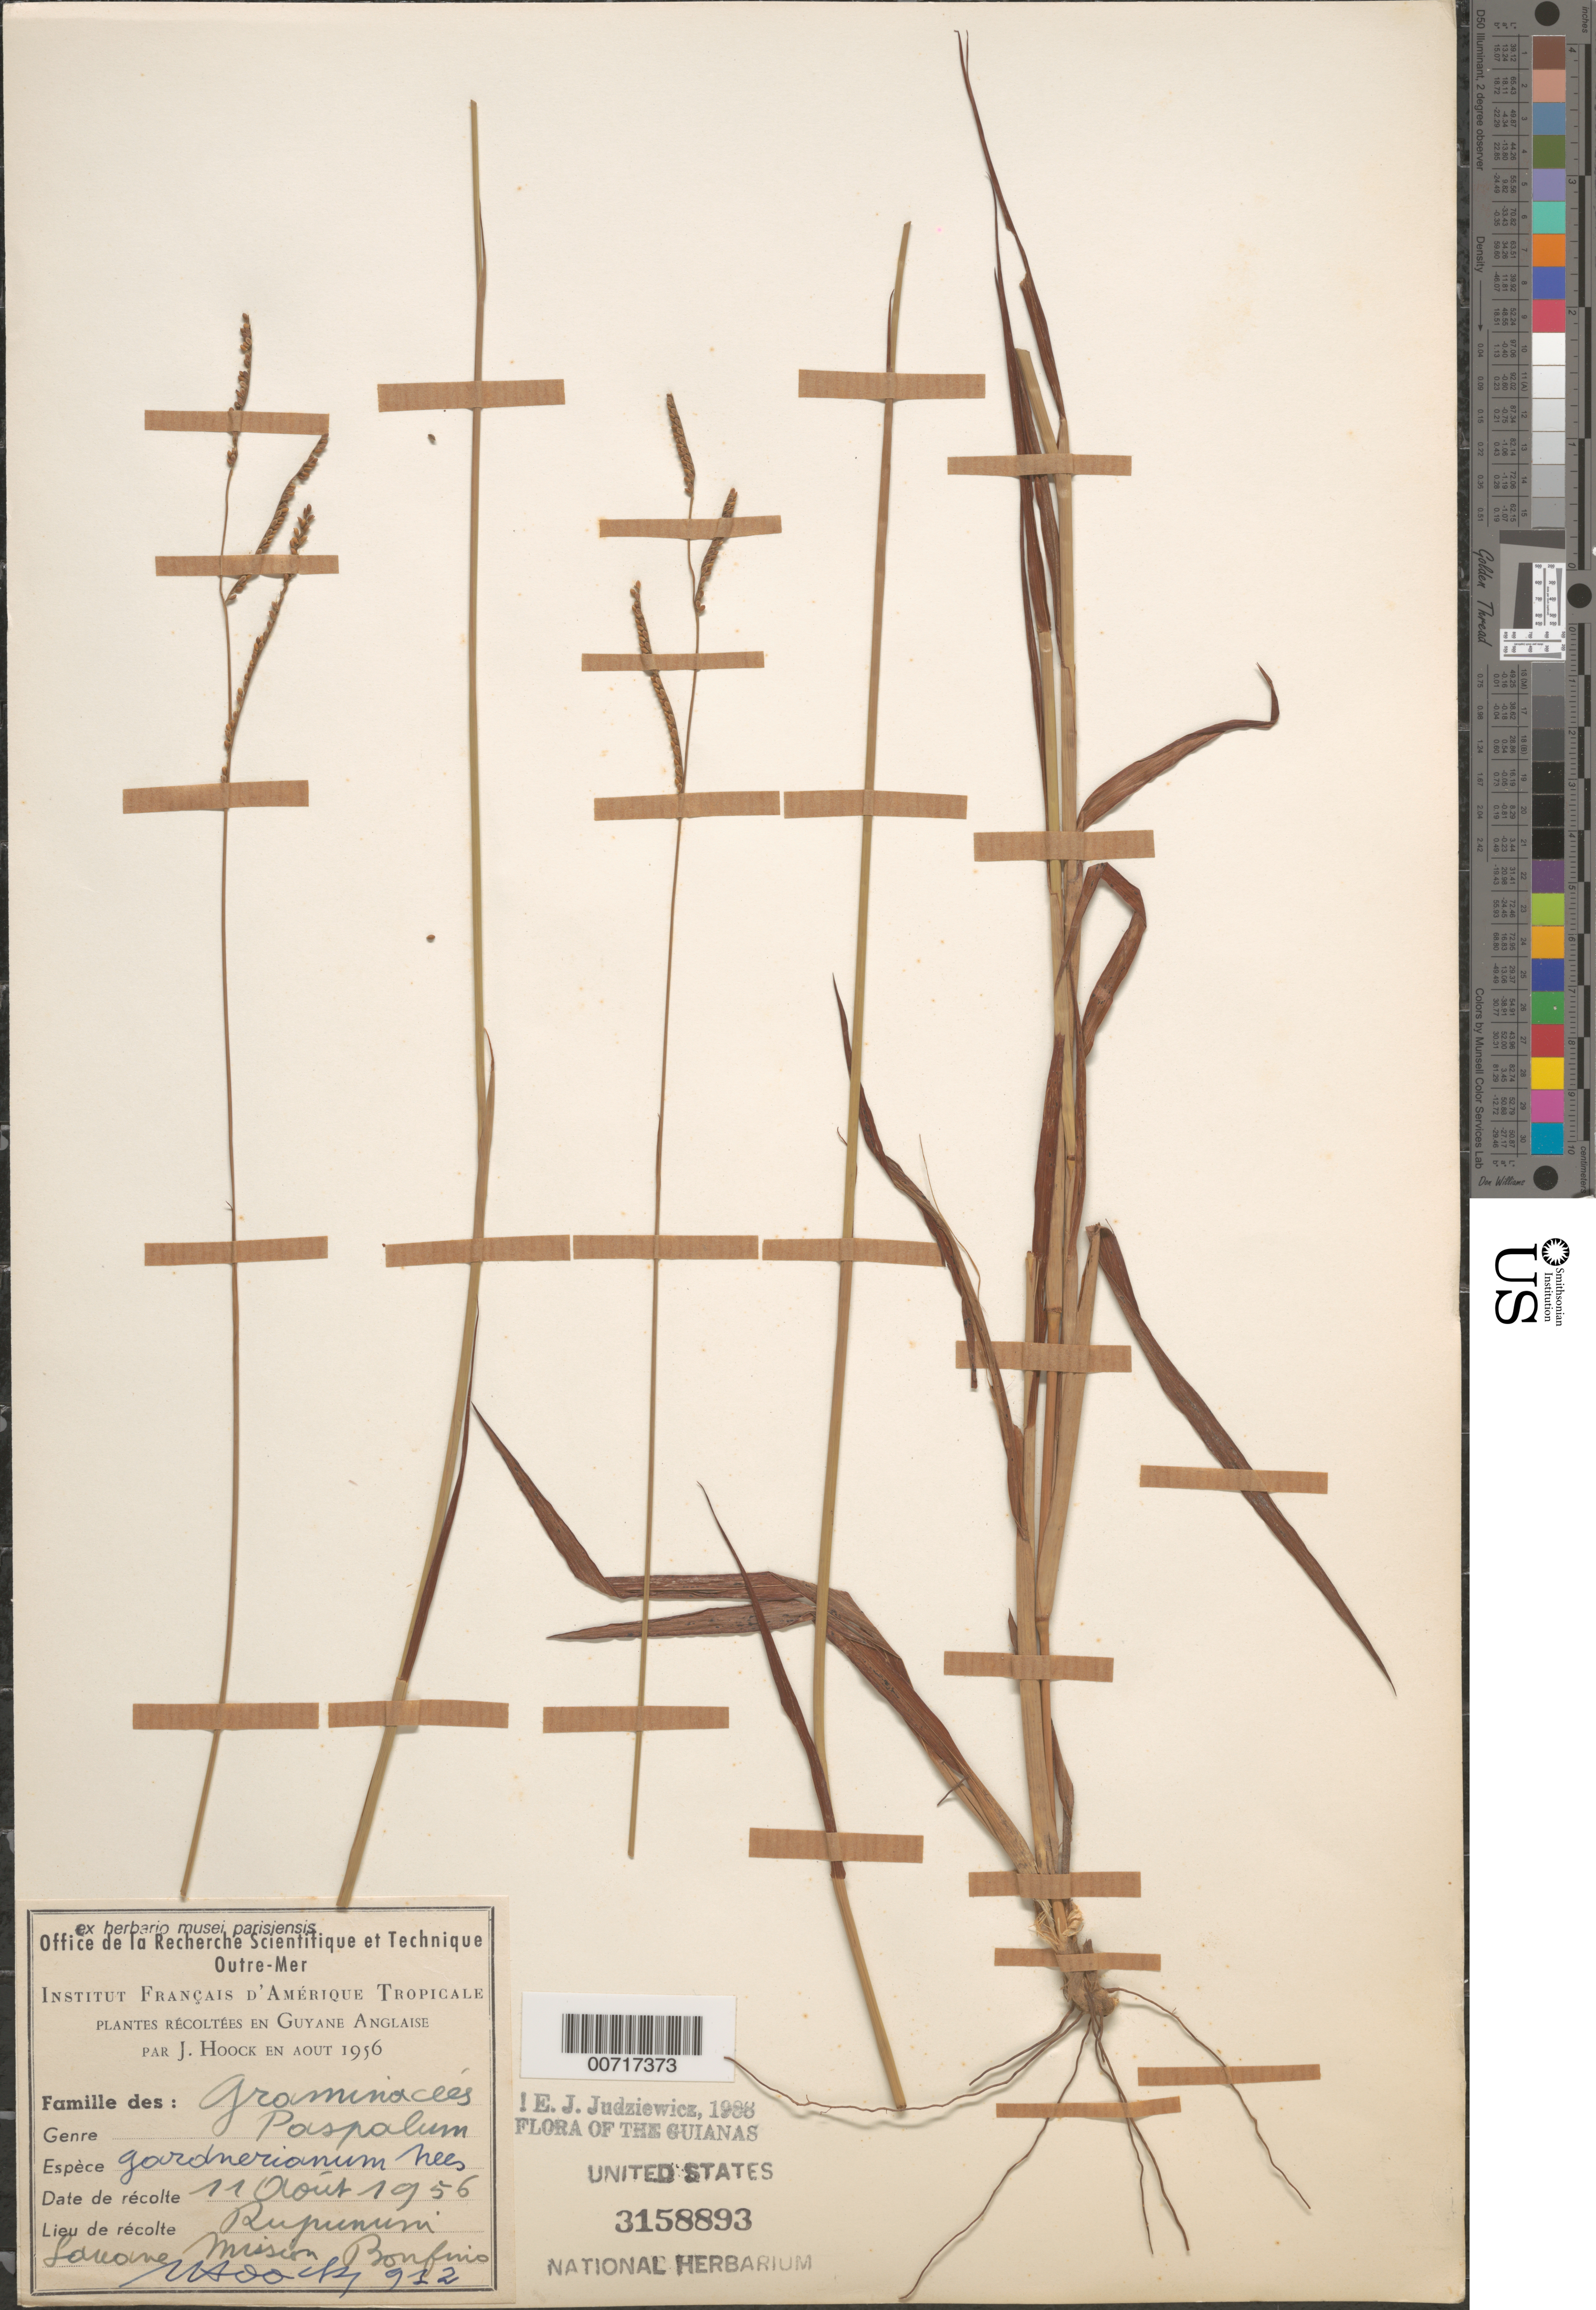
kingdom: Plantae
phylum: Tracheophyta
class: Liliopsida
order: Poales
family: Poaceae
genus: Paspalum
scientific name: Paspalum gardnerianum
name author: Nees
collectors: J. Hoock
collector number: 912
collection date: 1956-08-11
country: Guyana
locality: Guyane Anglaise. Rupununi. Savane Mission Bonfino. Guianas.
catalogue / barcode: US 3158893